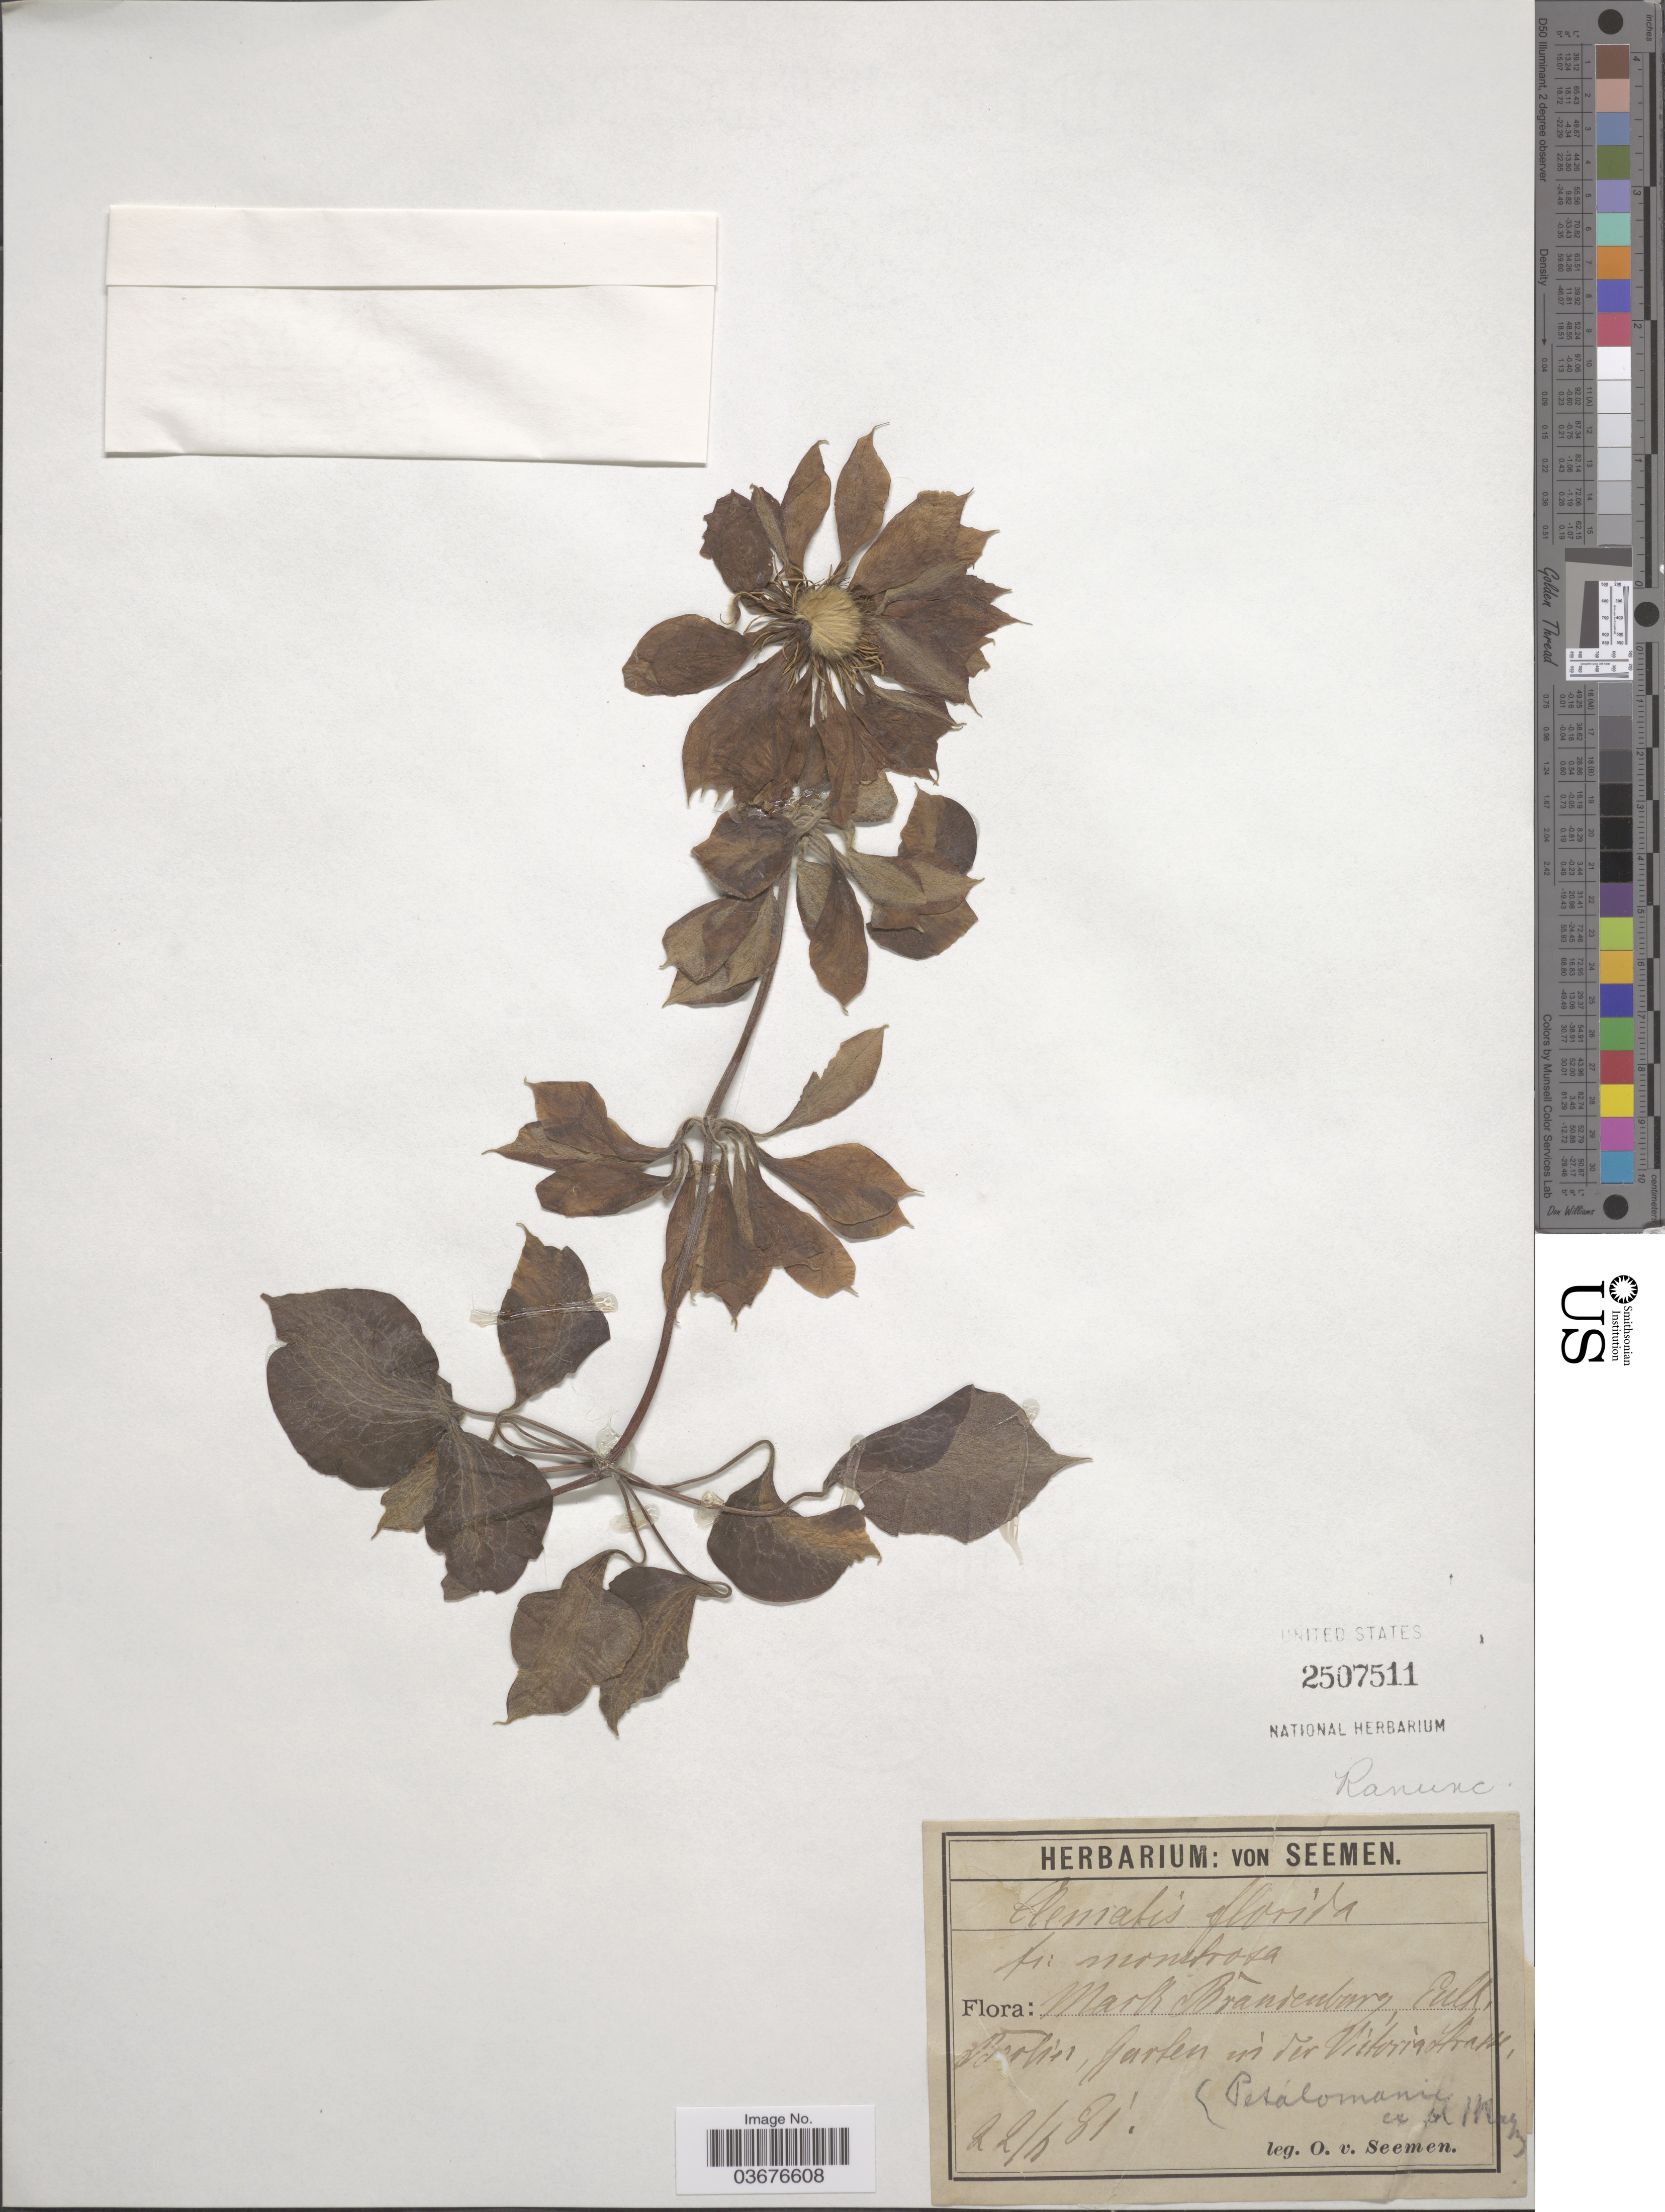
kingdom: Plantae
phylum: Tracheophyta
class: Magnoliopsida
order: Ranunculales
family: Ranunculaceae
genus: Clematis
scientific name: Clematis florida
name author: Thunb.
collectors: O. Seemen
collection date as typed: Transcribed d/m/y: 22/6/81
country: Germany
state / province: Brandenburg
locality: Mark Brandenburg. Berlin, Garten in der Victoriastrasse.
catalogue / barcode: US 2507511